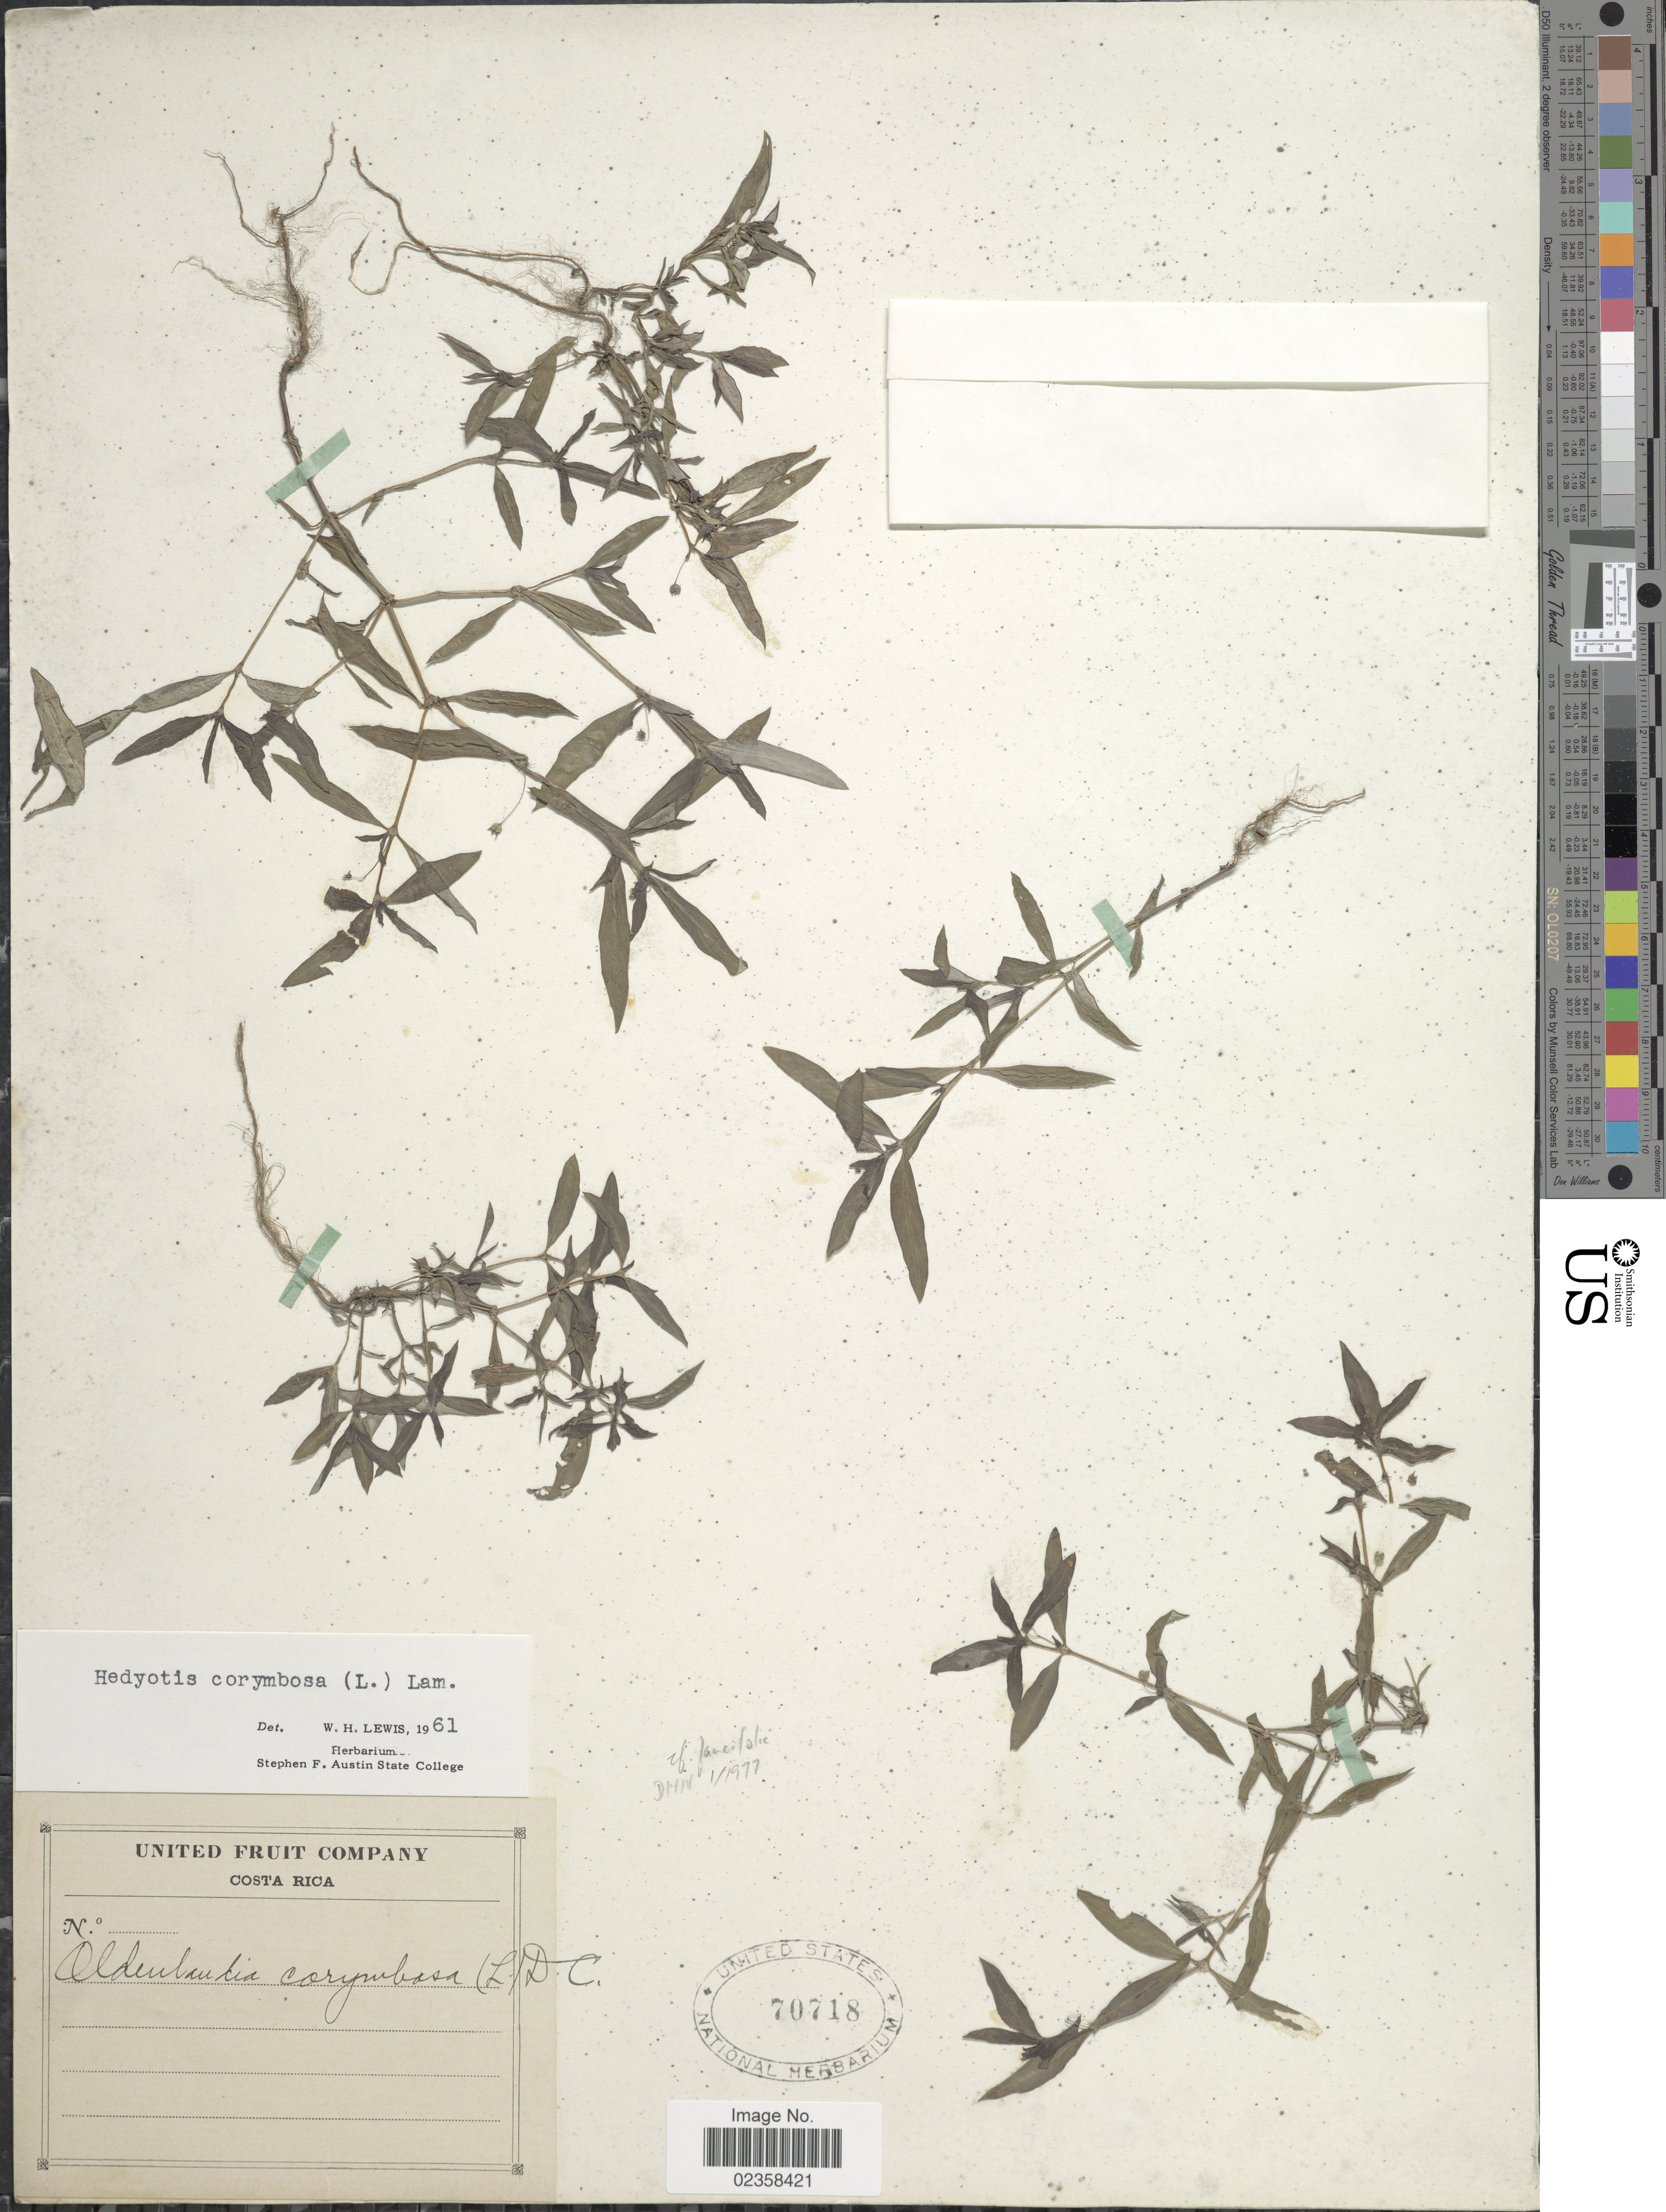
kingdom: Plantae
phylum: Tracheophyta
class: Magnoliopsida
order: Gentianales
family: Rubiaceae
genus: Oldenlandia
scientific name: Oldenlandia corymbosa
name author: L.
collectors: United Fruit Company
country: Costa Rica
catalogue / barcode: US 70718